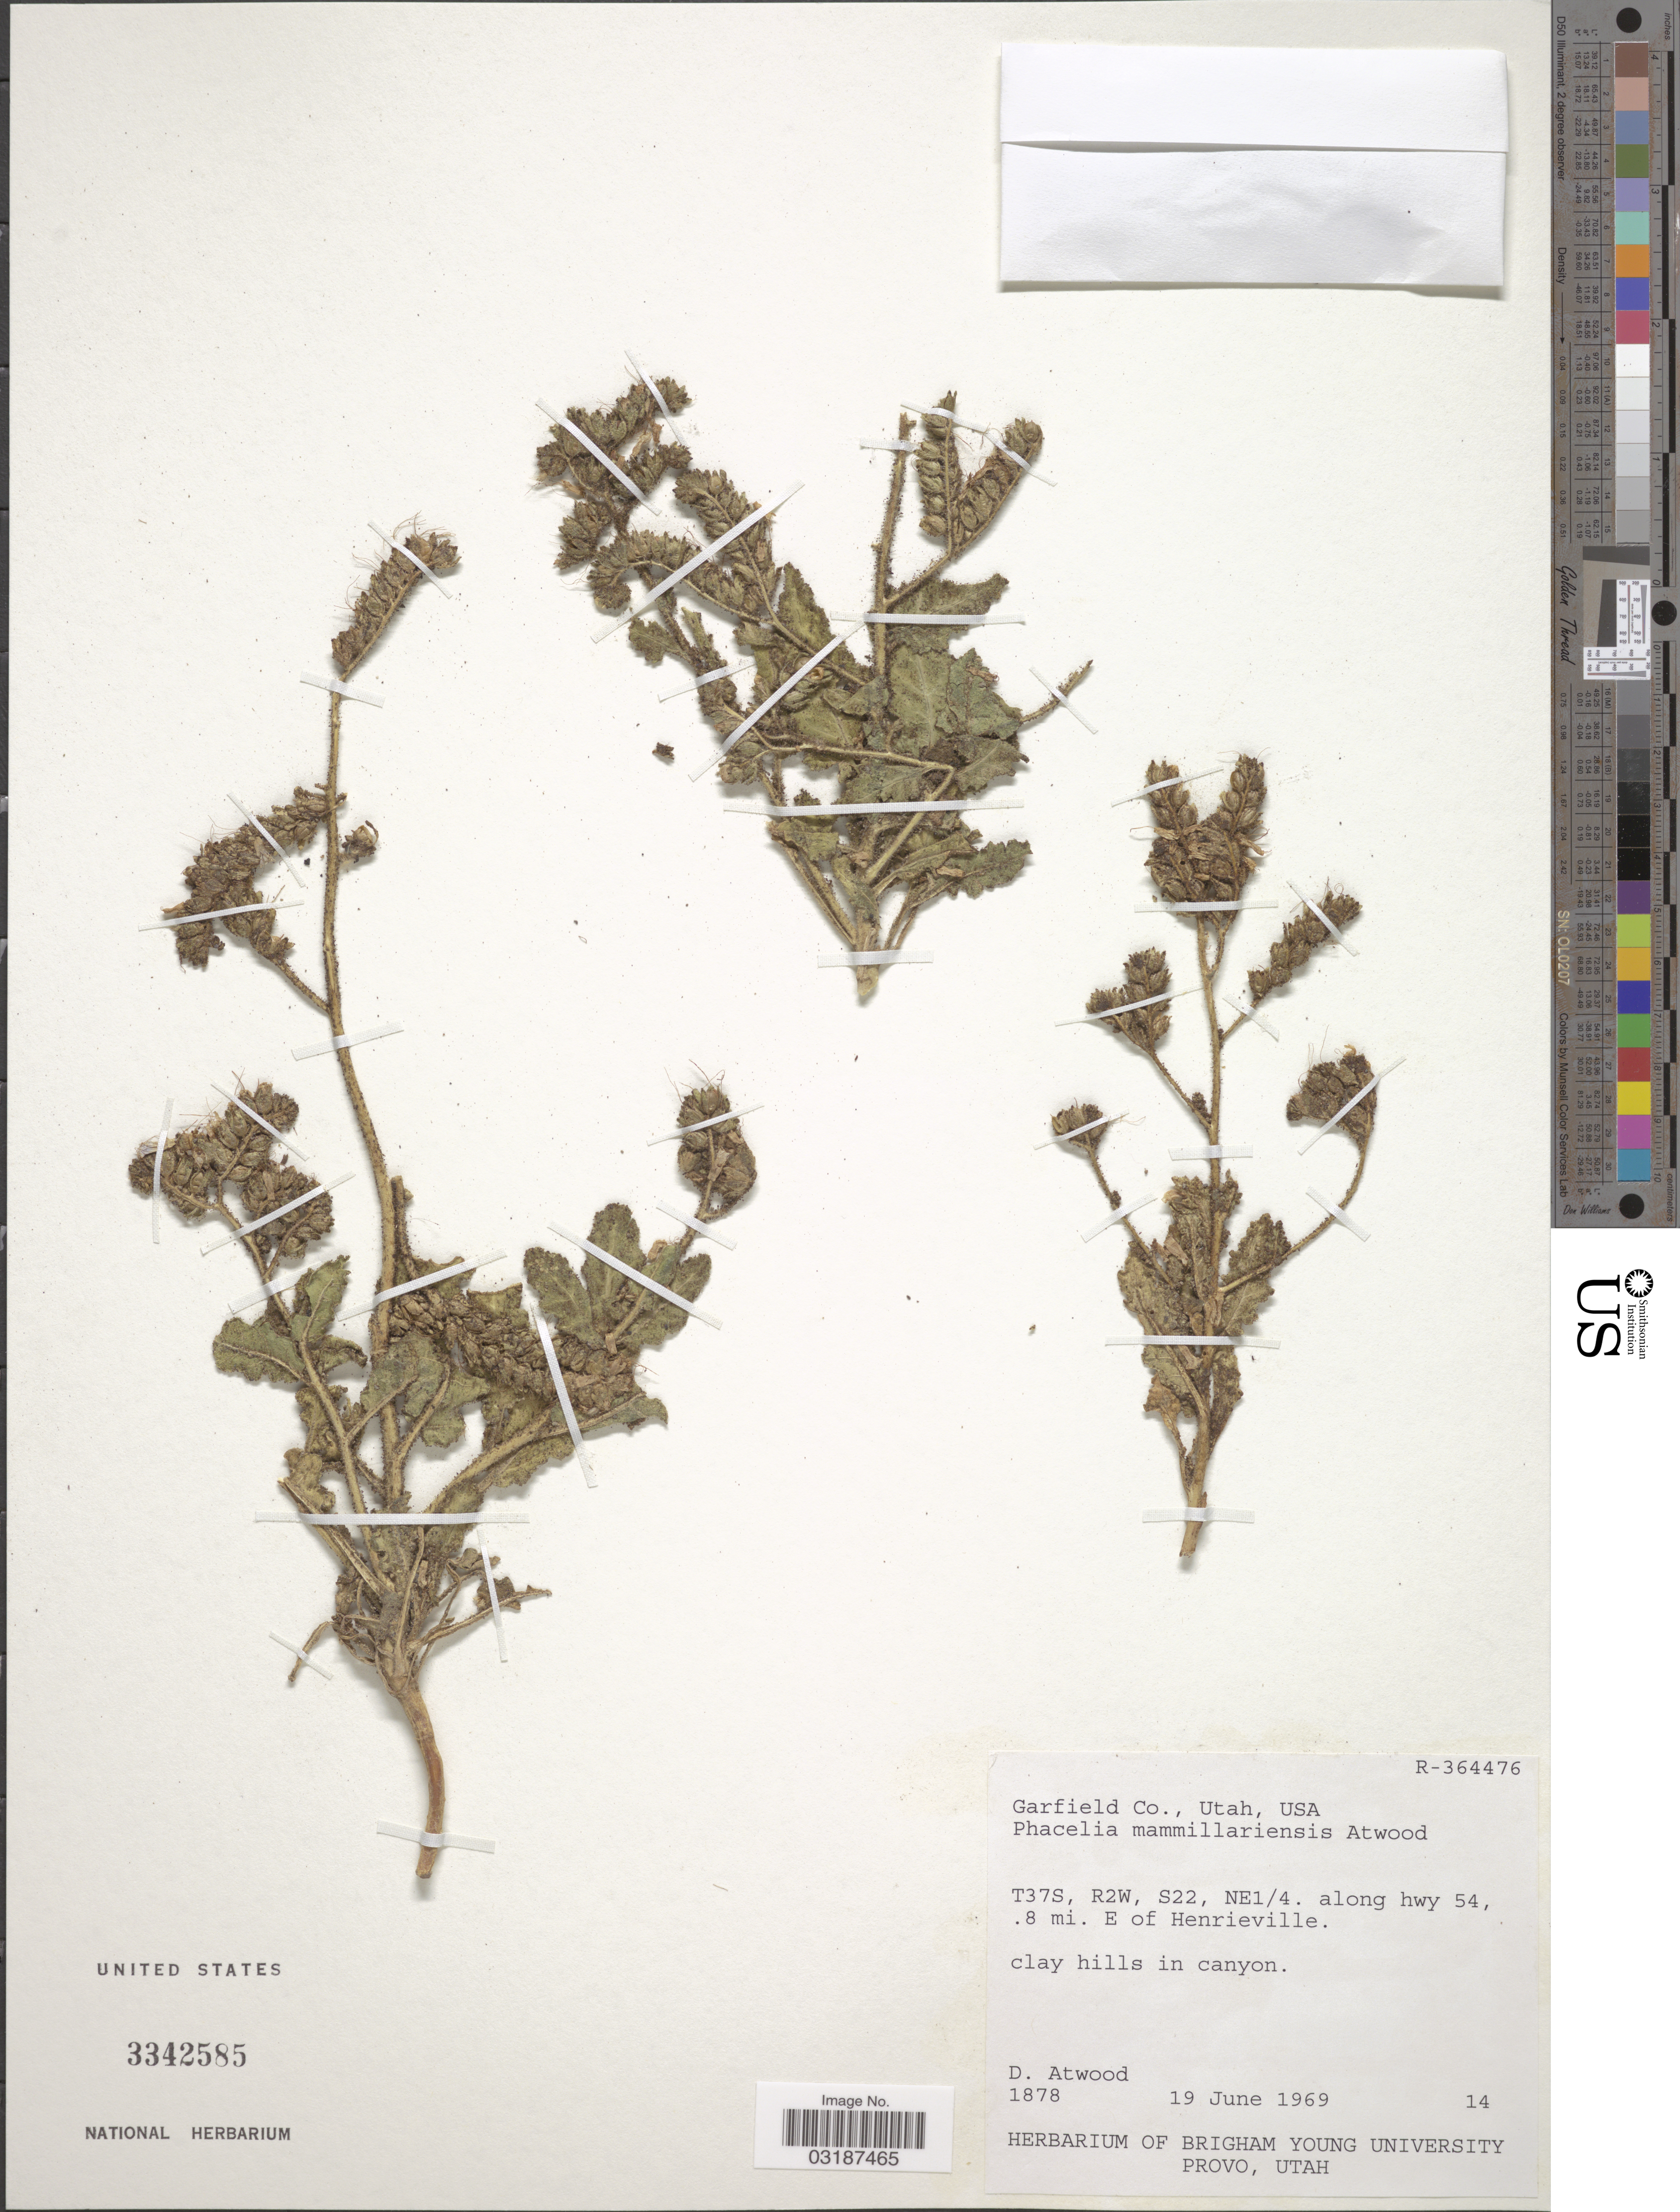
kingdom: Plantae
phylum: Tracheophyta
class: Magnoliopsida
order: Boraginales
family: Hydrophyllaceae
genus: Phacelia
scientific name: Phacelia mammillarensis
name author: N.D. Atwood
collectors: D. Atwood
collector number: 1878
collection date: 1969-06-19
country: United States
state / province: Utah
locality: Garfield Co. T37S, R2W, S22, NE1/4. Along hwy 54, .8 mi. E of Henrieville. Clay hills in canyon.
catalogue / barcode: US 3342585